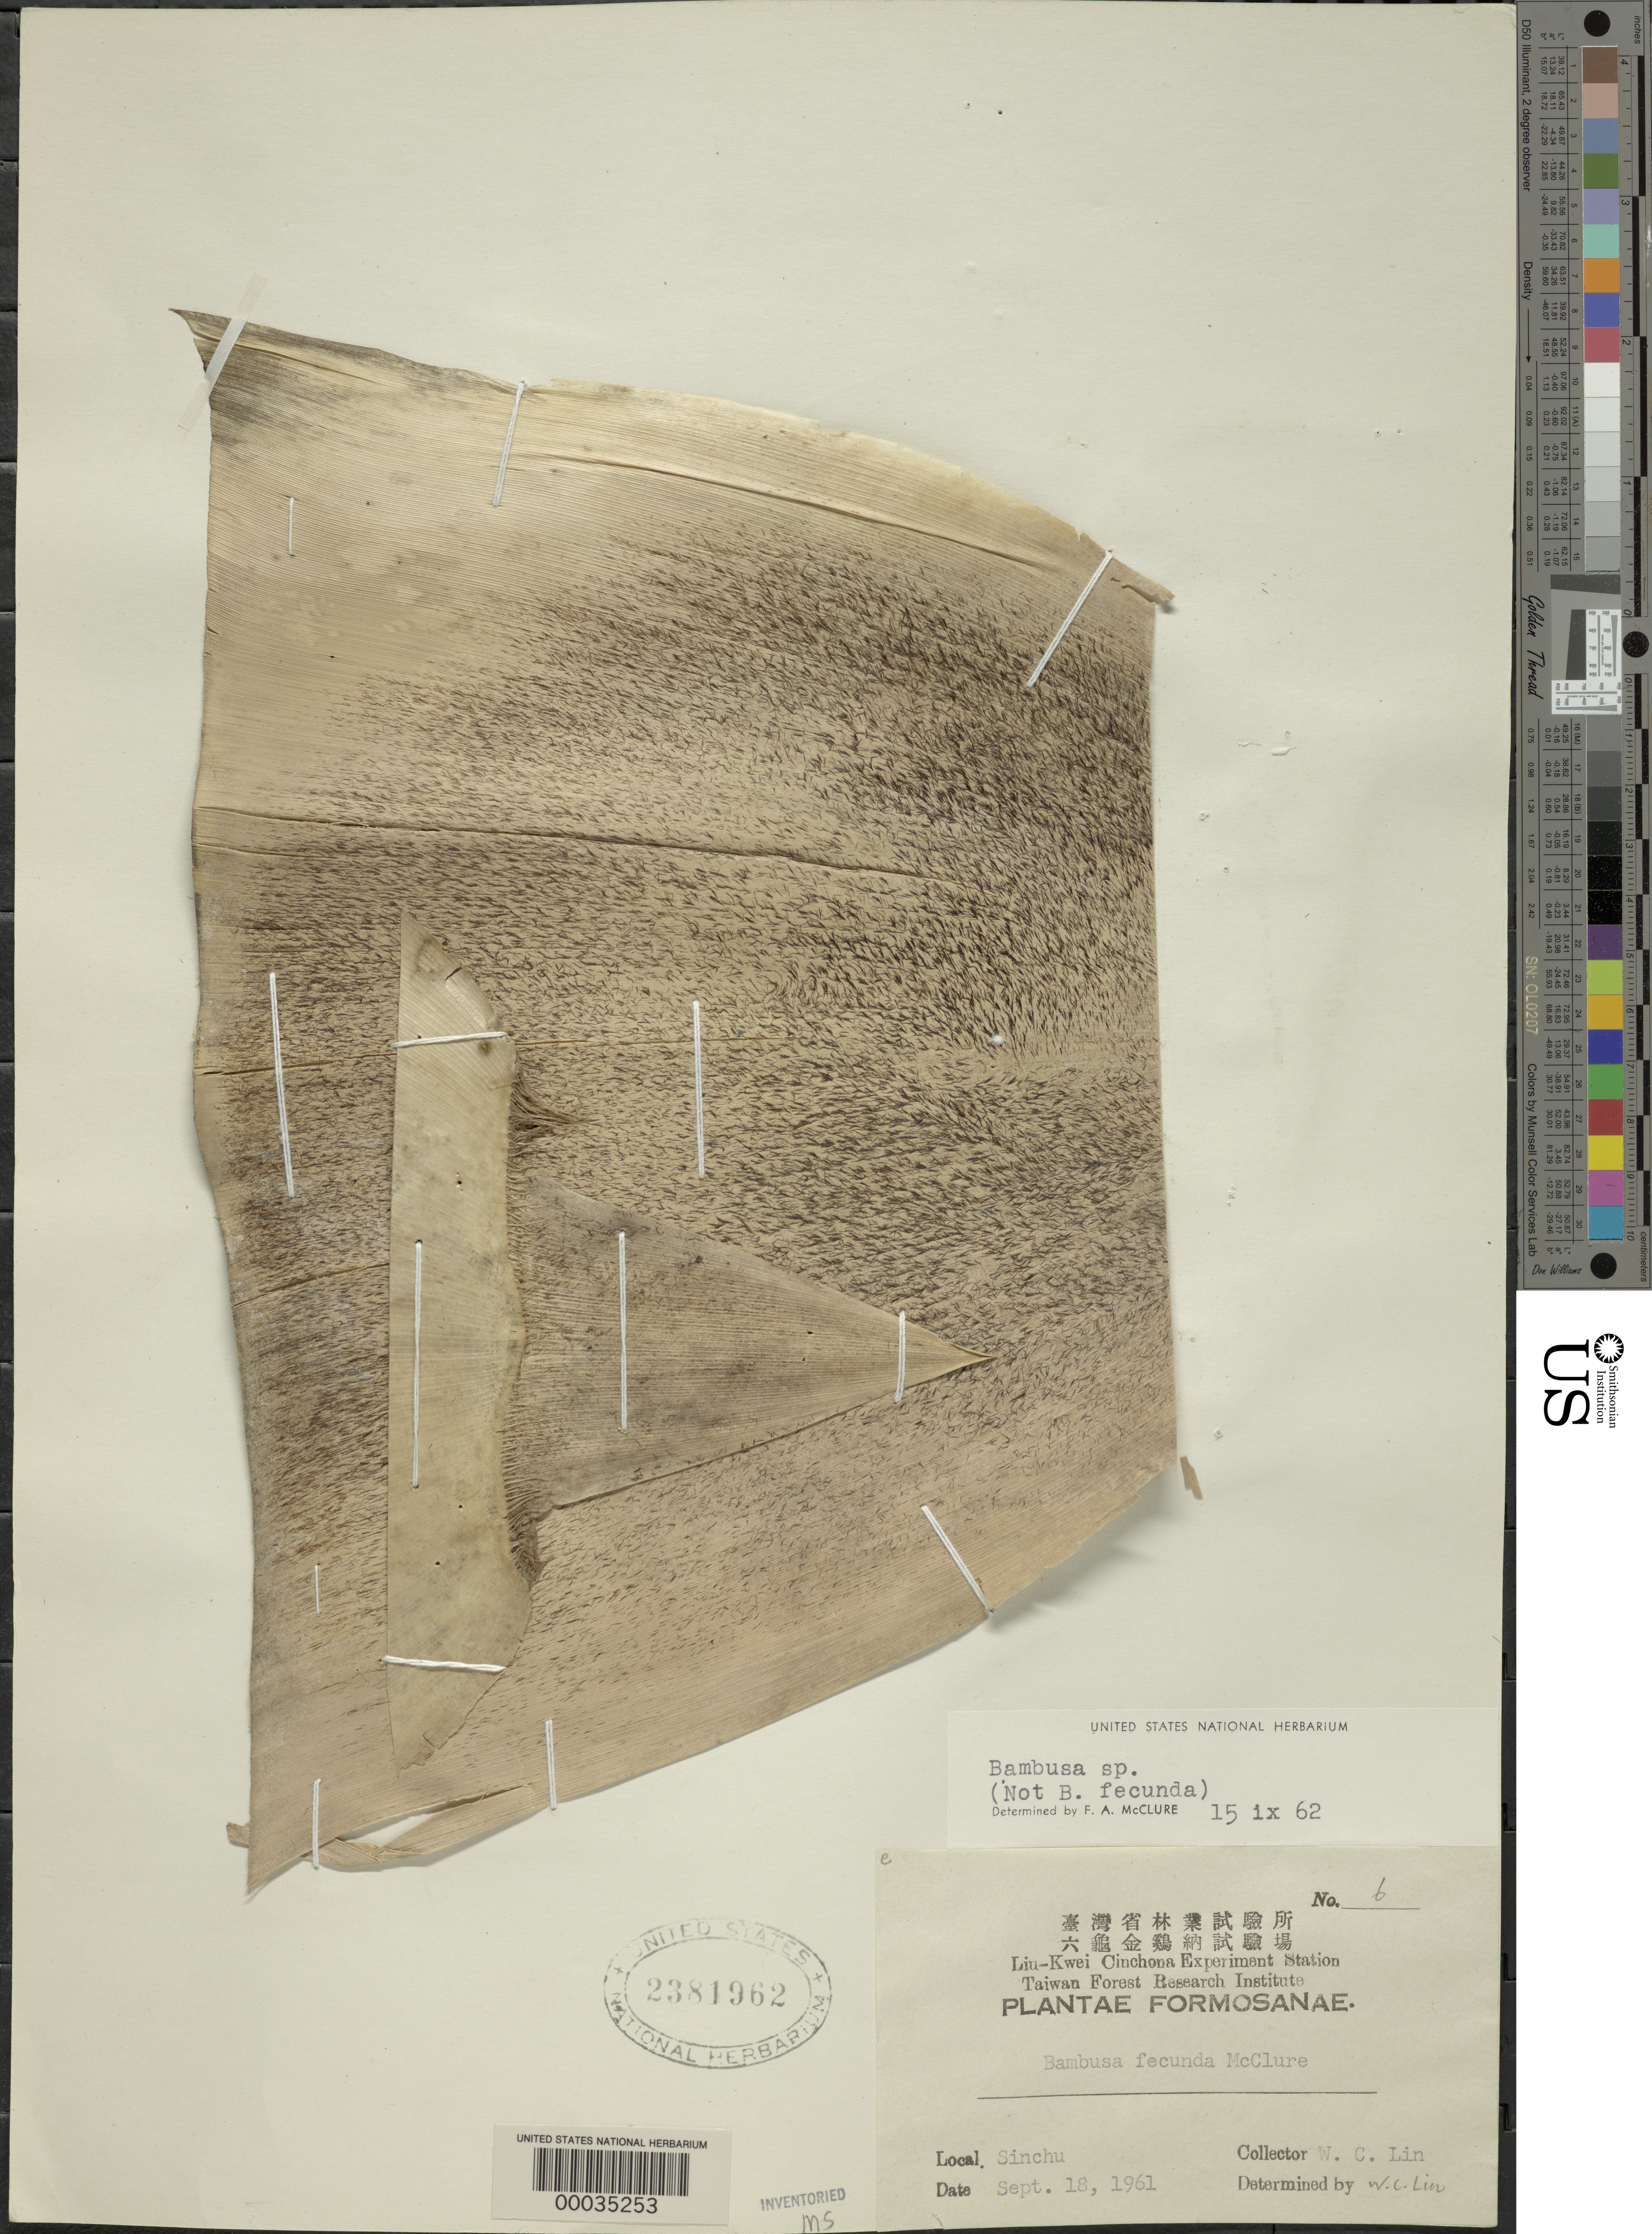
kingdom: Plantae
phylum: Tracheophyta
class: Liliopsida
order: Poales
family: Poaceae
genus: Bambusa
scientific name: Bambusa sp.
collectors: W. Lin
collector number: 6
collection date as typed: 18 Sep 1961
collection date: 1961-09-18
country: Taiwan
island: Taiwan [Formosa]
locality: Plantae formosanae, sinchu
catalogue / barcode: US 2381962